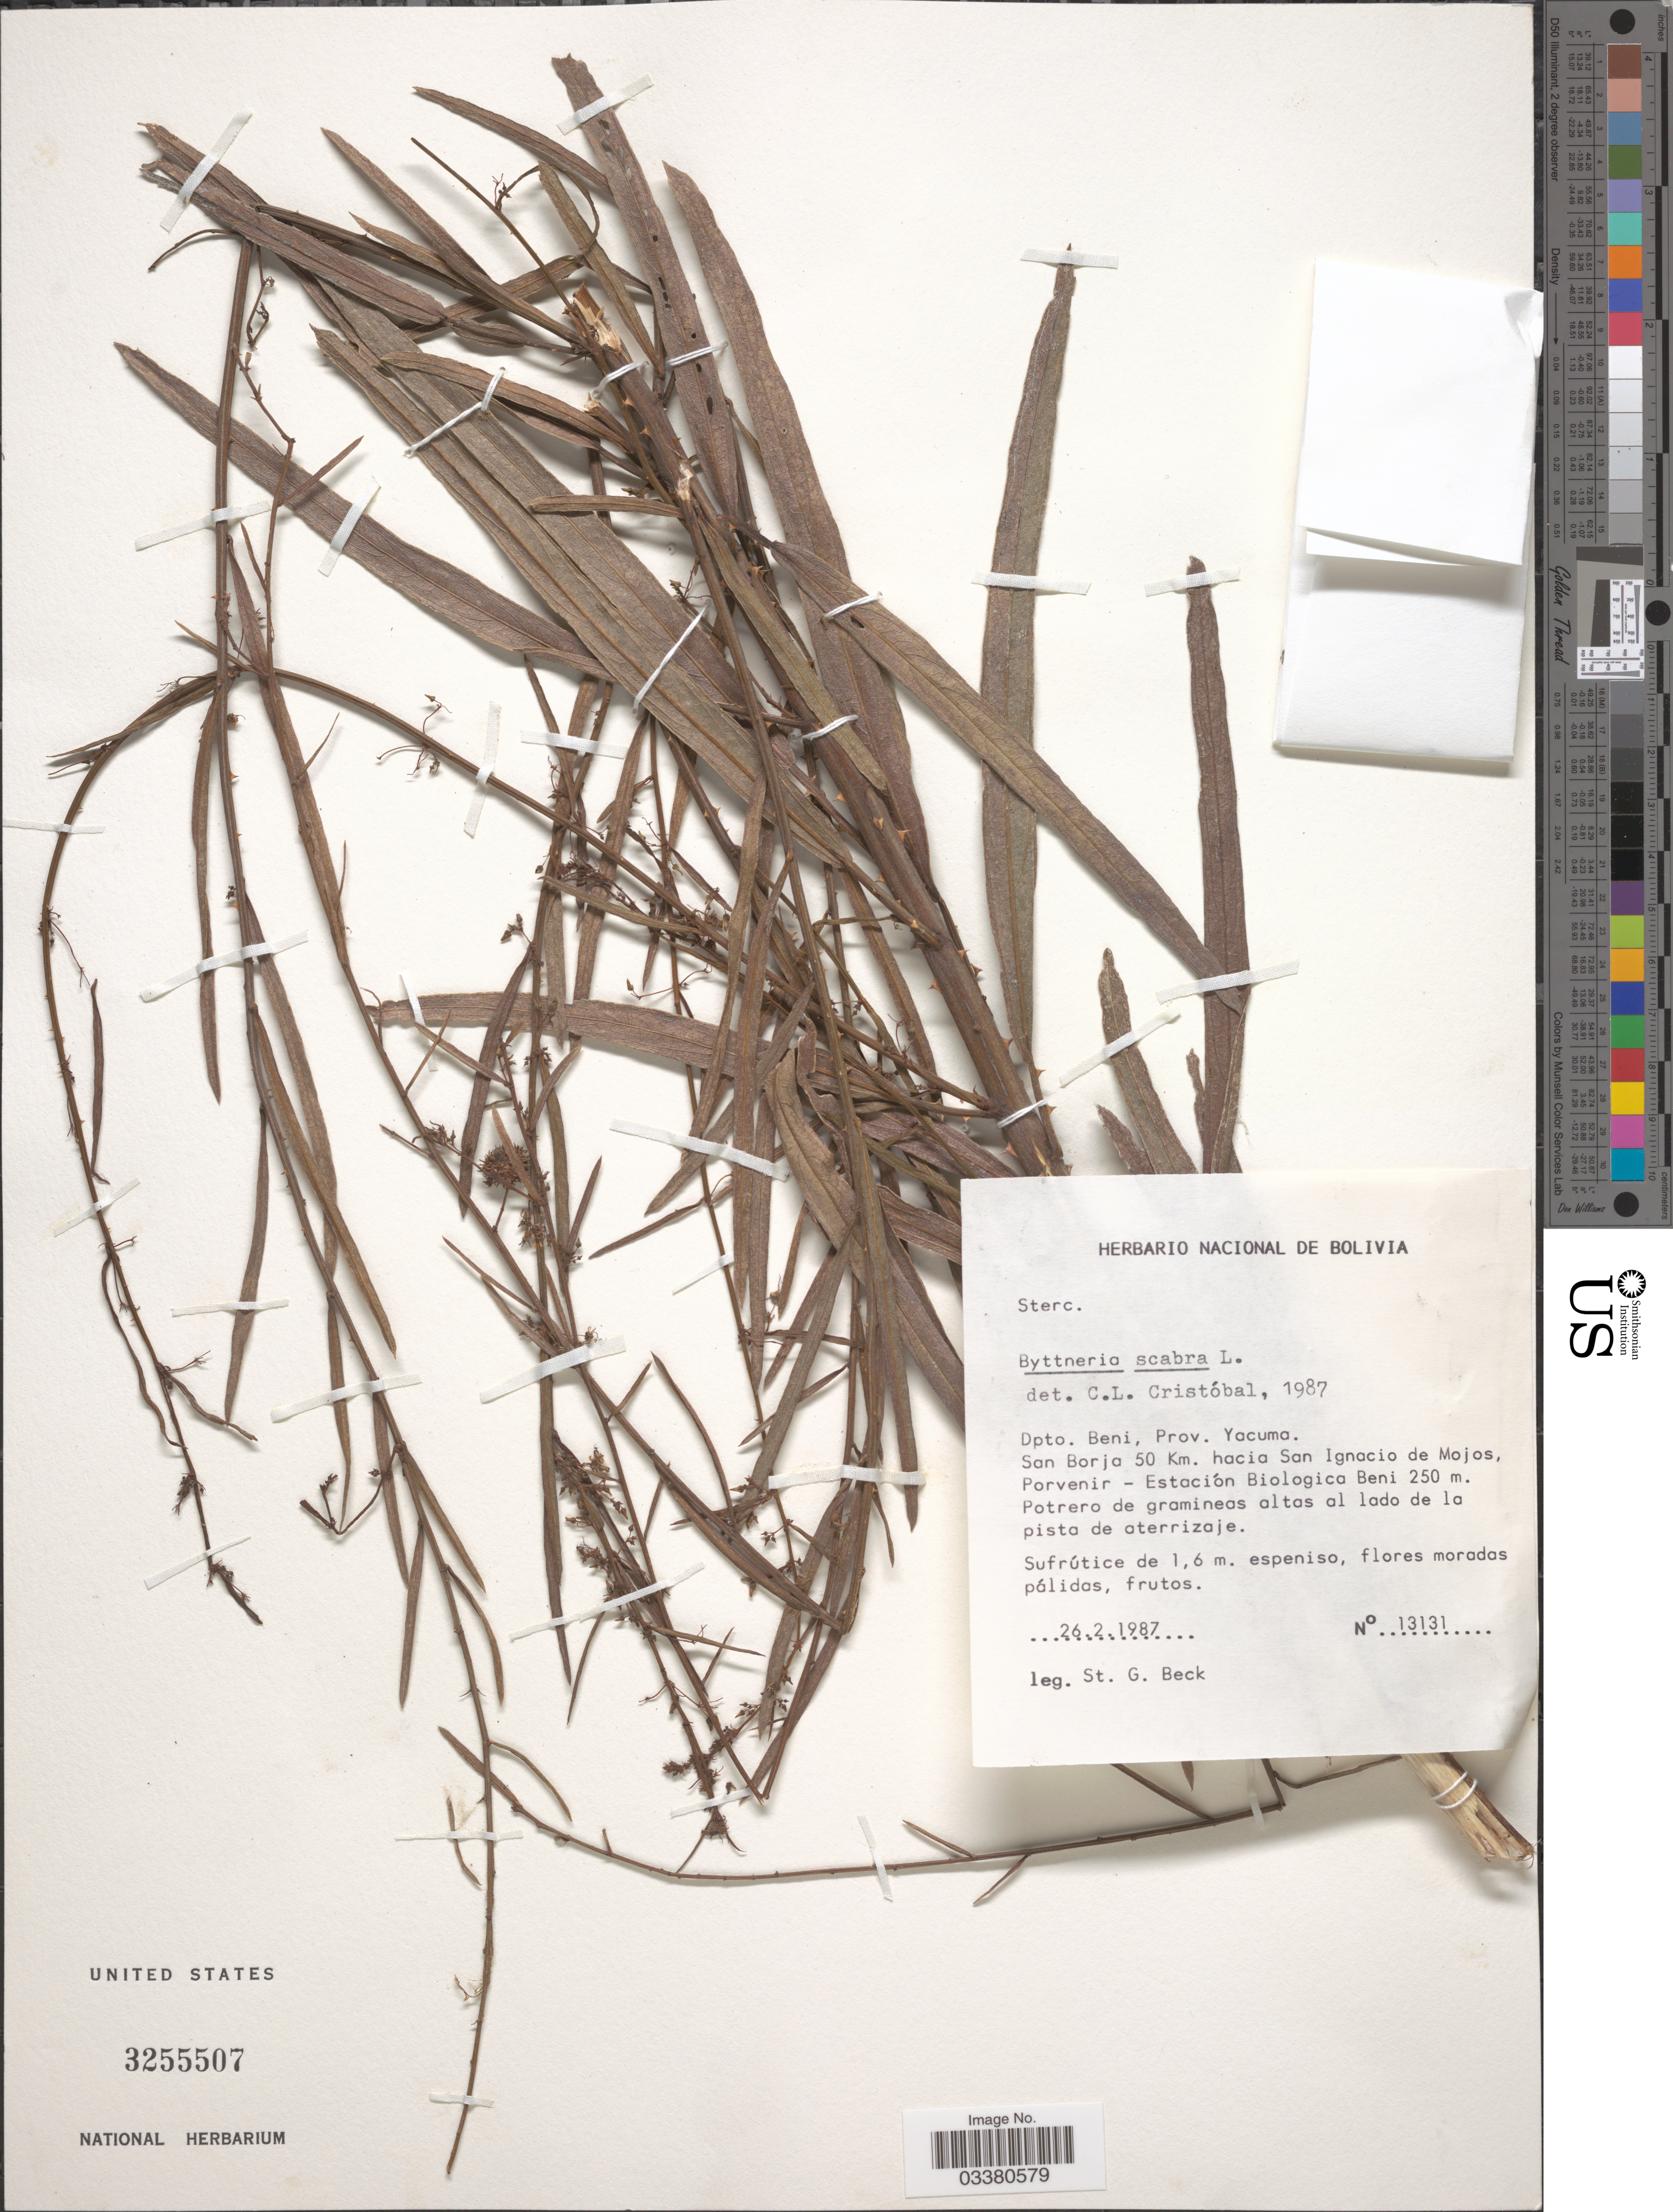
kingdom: Plantae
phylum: Tracheophyta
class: Magnoliopsida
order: Malvales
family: Malvaceae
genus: Byttneria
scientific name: Byttneria scabra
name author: L.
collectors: S. G. Beck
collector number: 13131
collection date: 1987-02-26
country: Bolivia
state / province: Beni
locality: Dpto. Beni, Prov. Yacuma. San Borja 50 Km. hacia San Ignacio de Mojos, Porvenir - Estación Biological Beni. Potrero de gramineas altas al lado de la pista de aterrizaje.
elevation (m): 250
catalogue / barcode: US 3255507